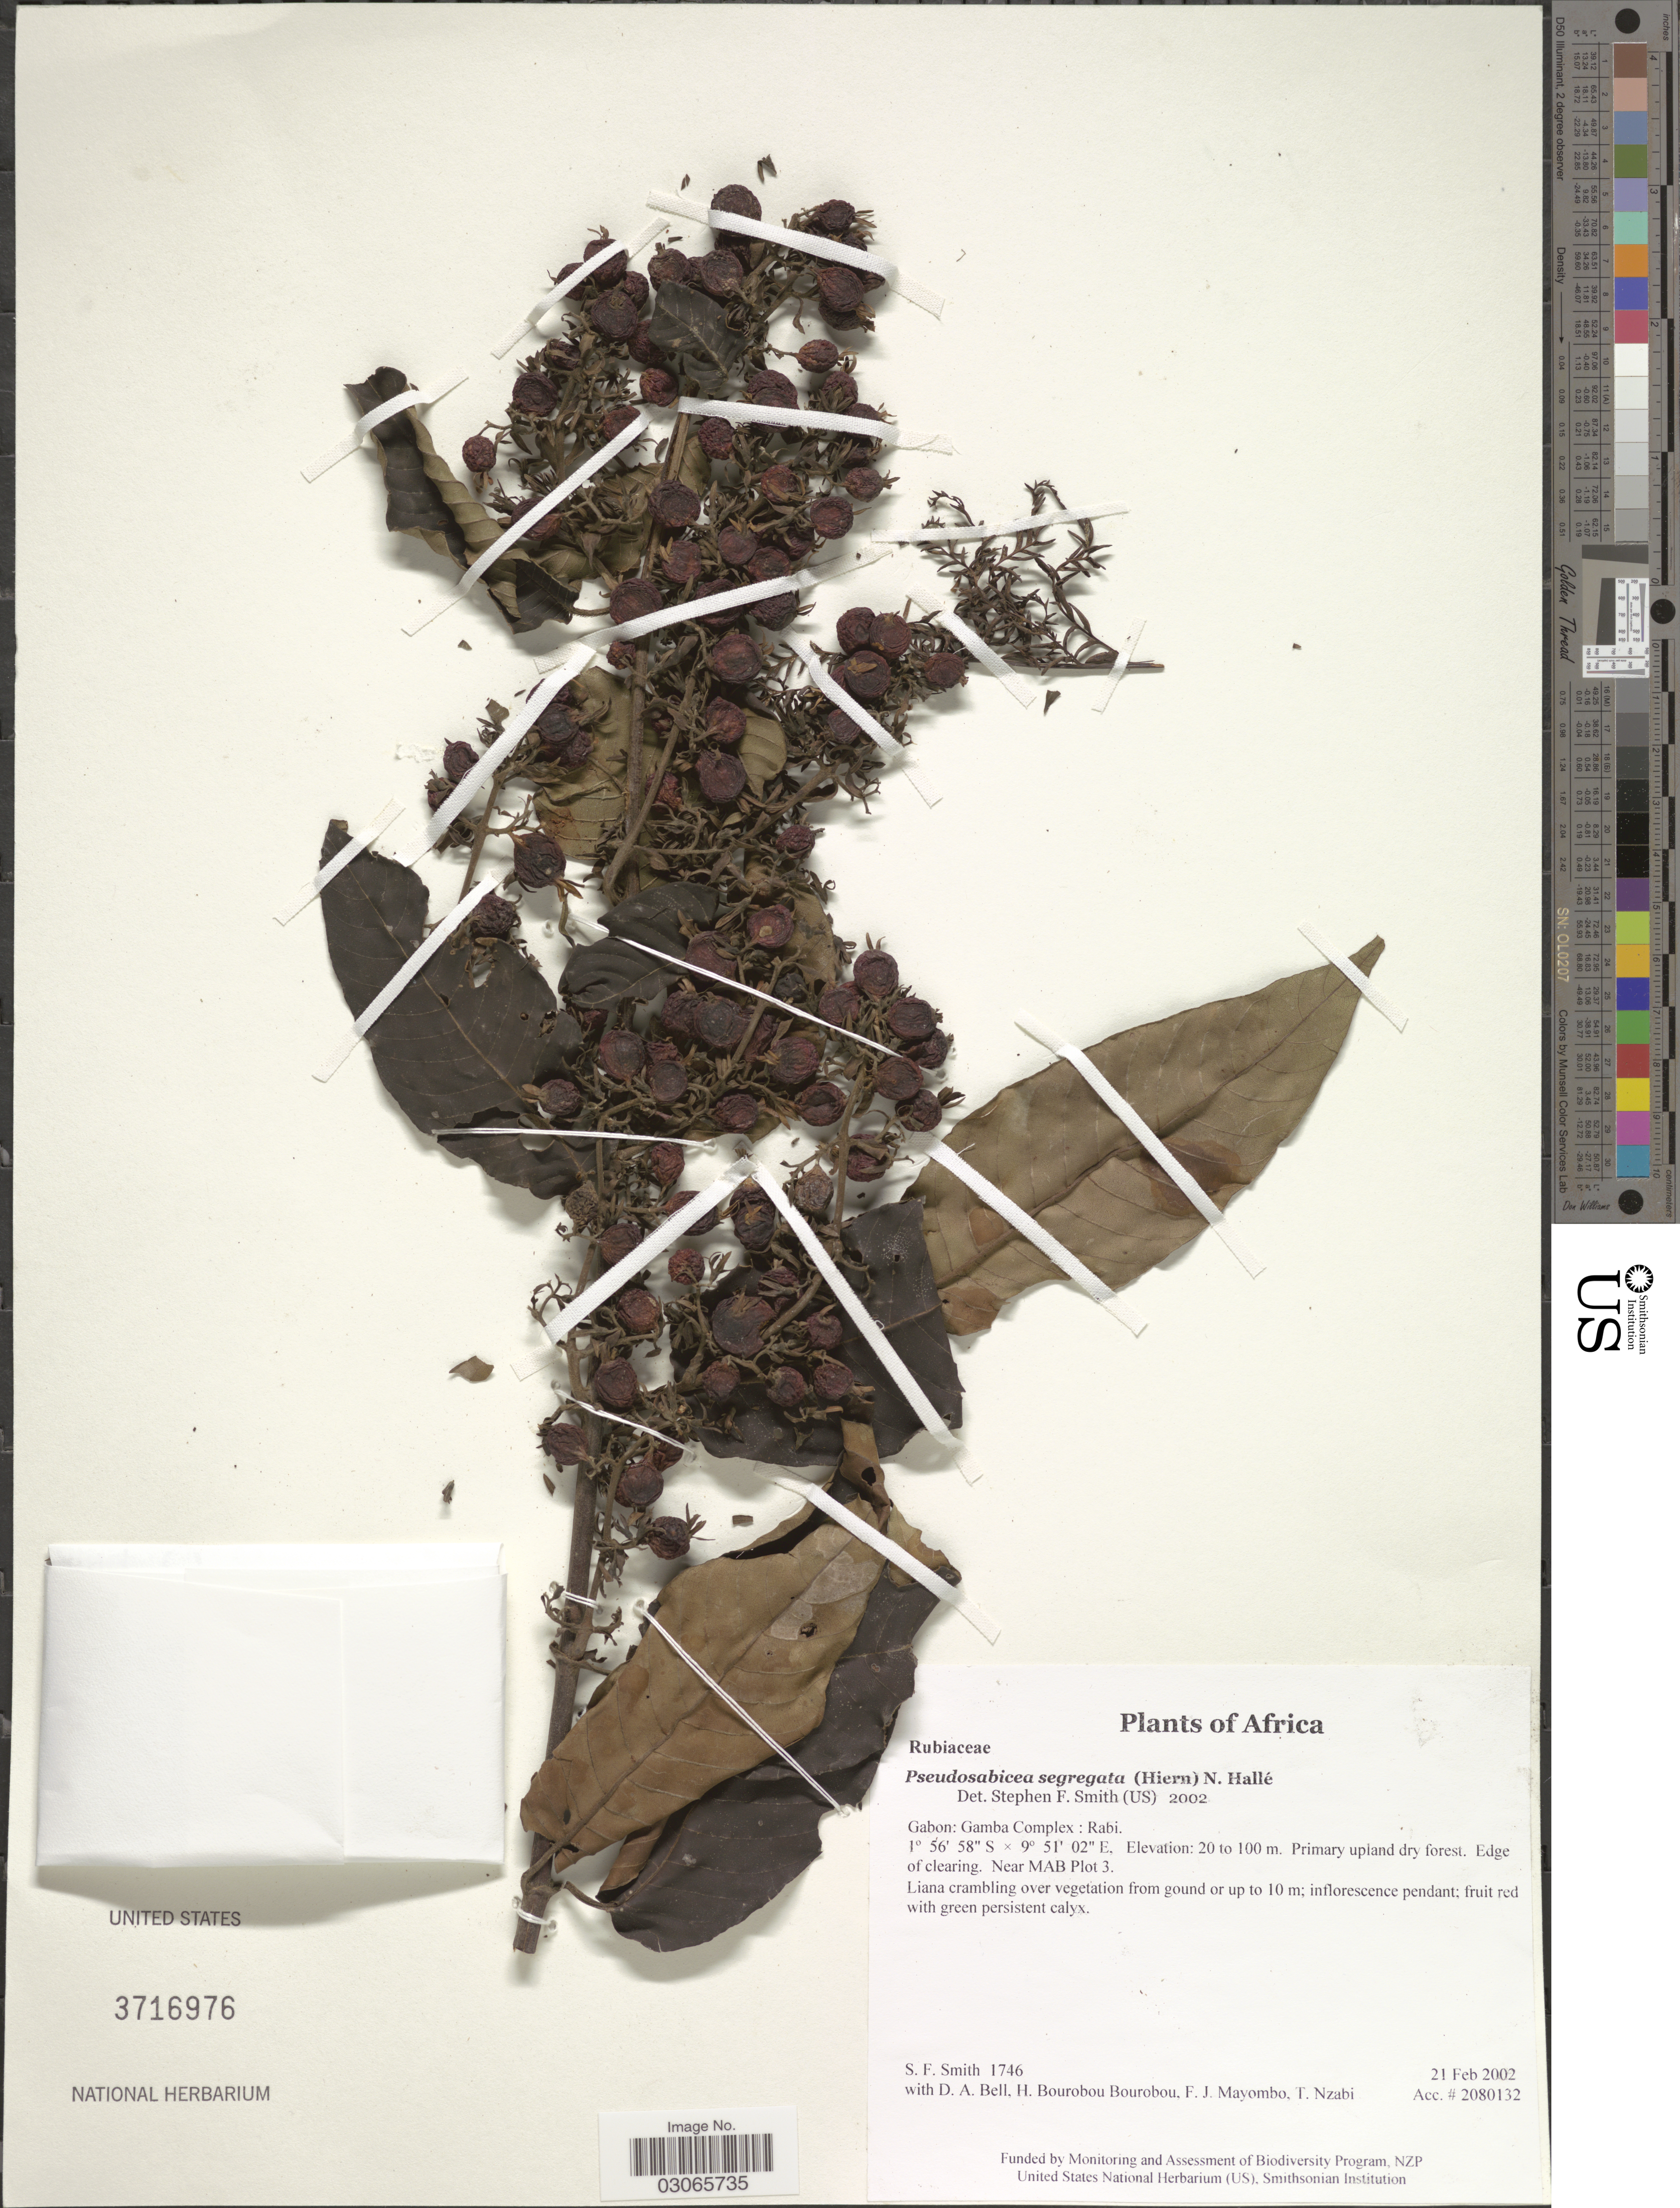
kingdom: Plantae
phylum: Tracheophyta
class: Magnoliopsida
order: Gentianales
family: Rubiaceae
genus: Pseudosabicea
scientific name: Pseudosabicea segregata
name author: (Hiern) N. Hallé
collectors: S.F. Smith, D. A. Bell, H. Bourobou Bourobou & F. J. Mayombo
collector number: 1746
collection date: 2002-02-21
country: Gabon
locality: Gamba Complex: Rabi. Near MAB Plot 3.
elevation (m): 20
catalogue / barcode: US 3716976